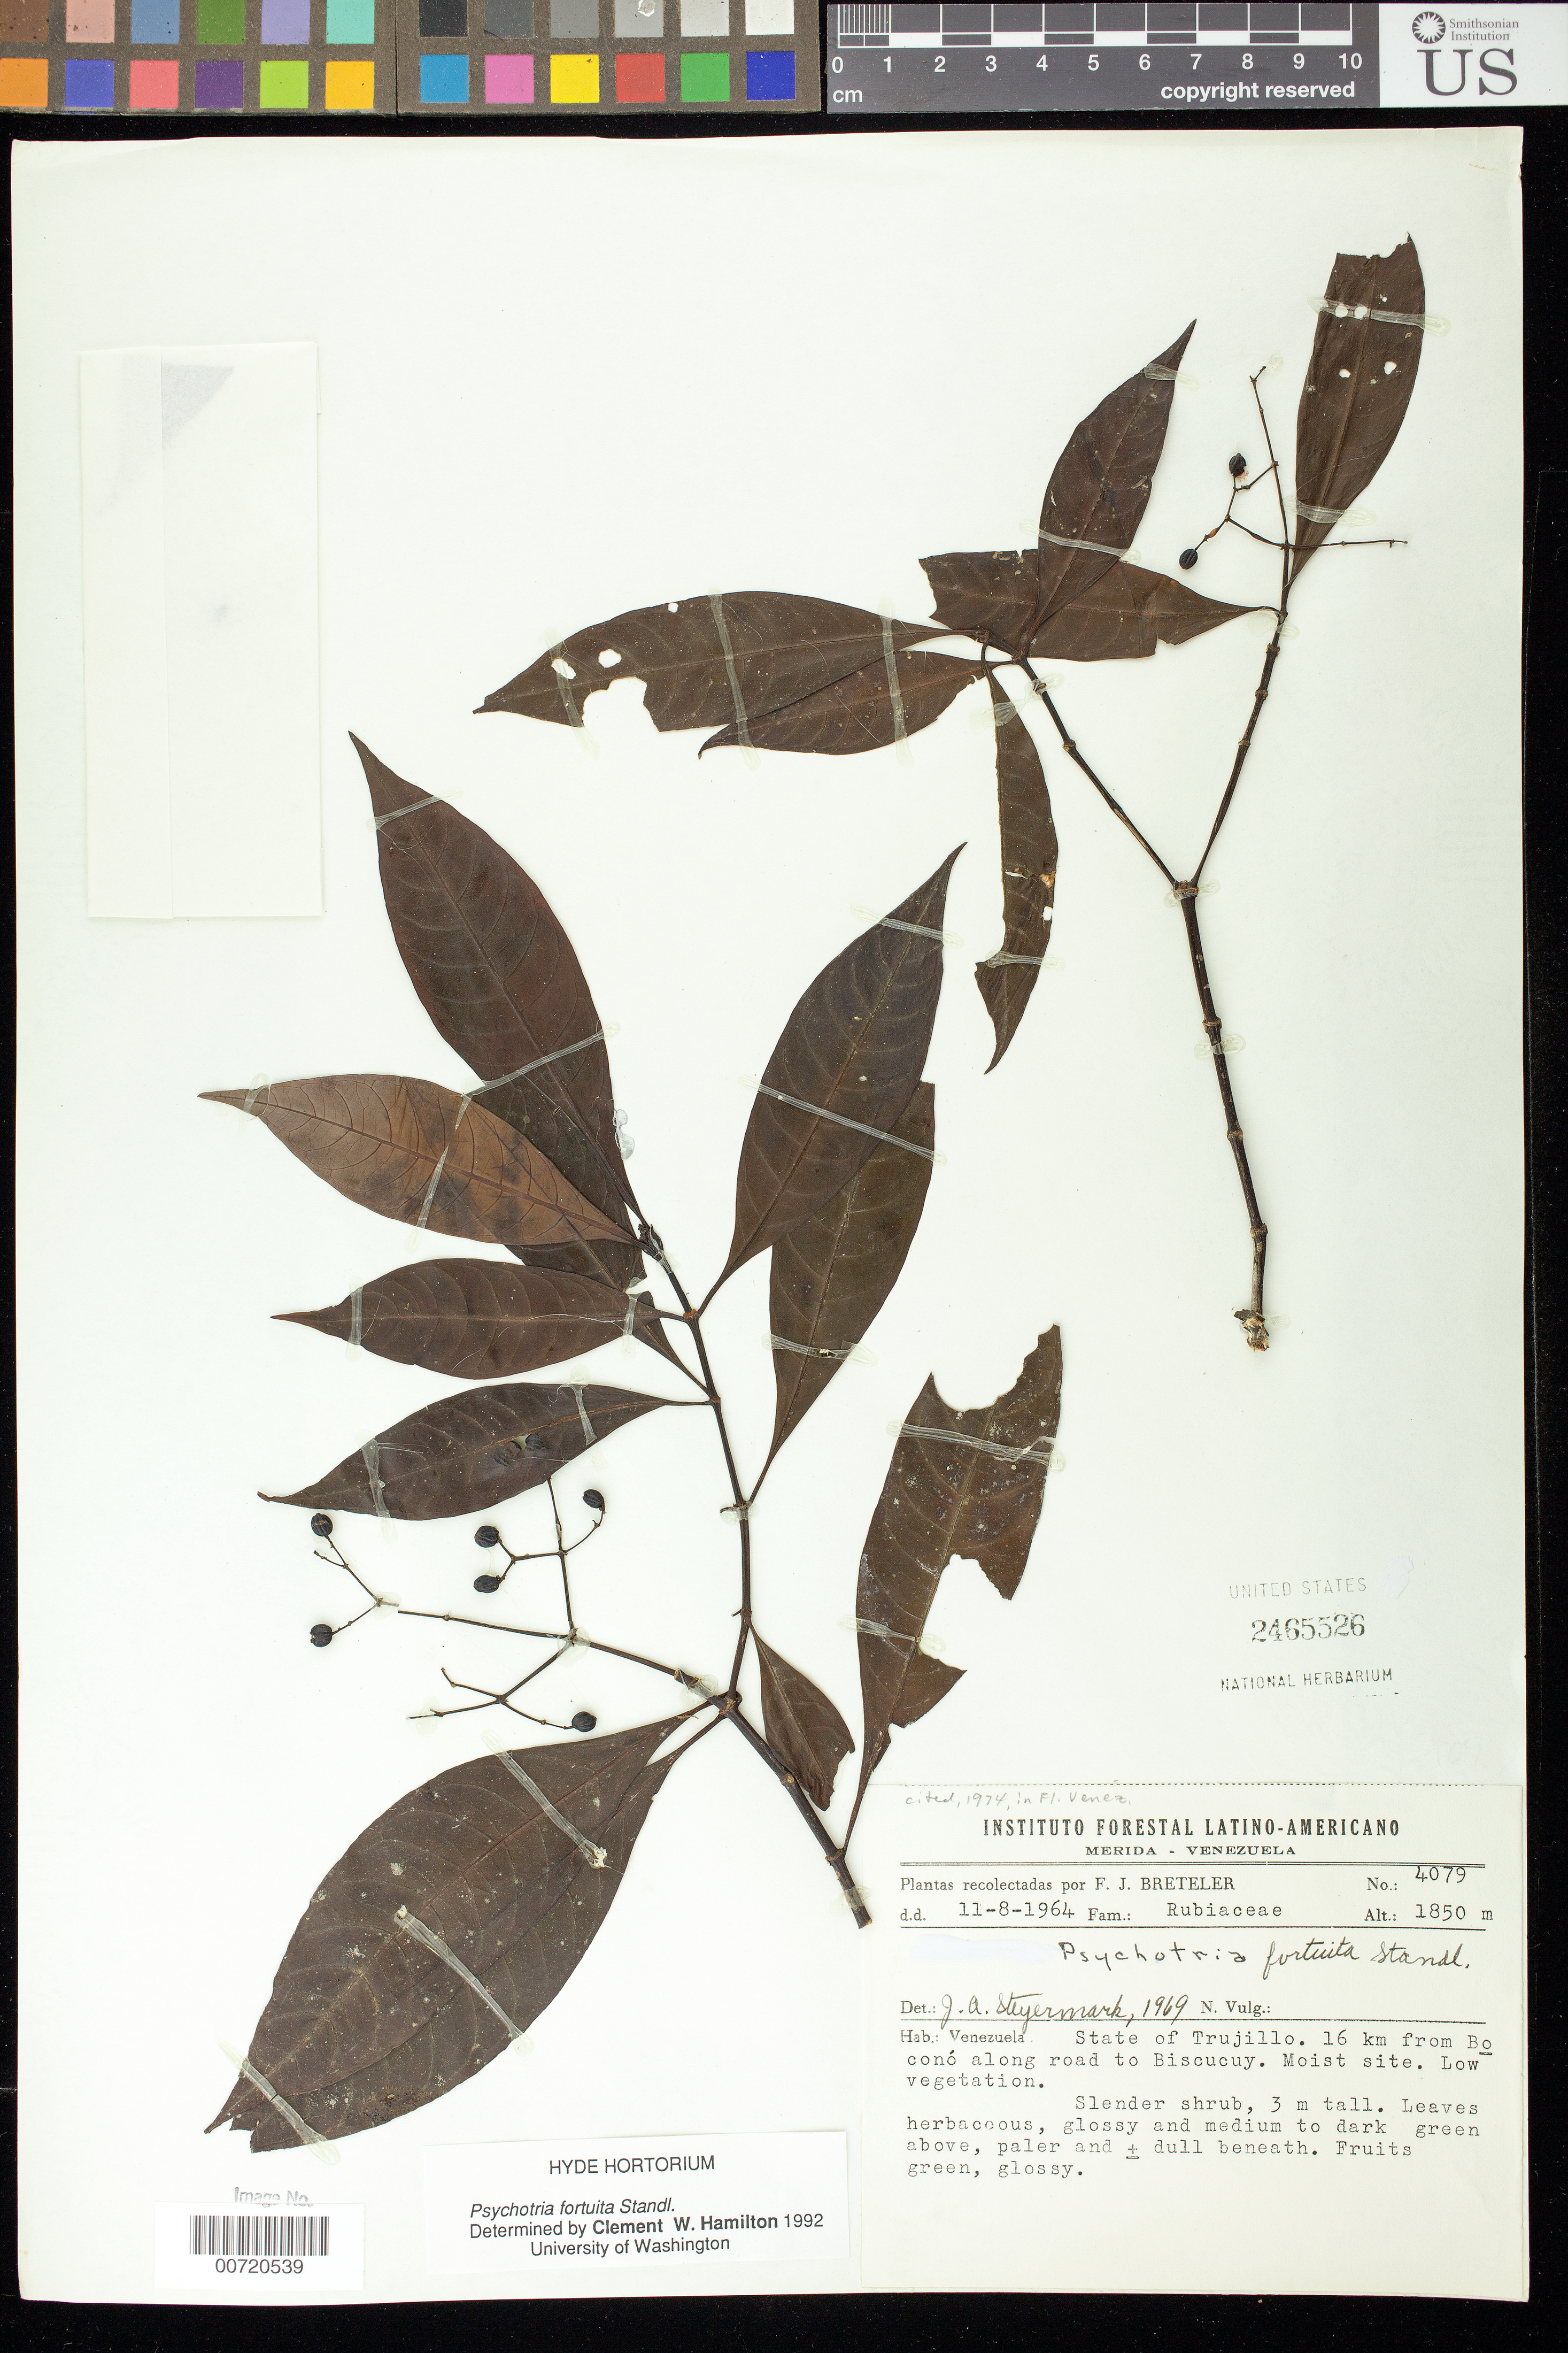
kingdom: Plantae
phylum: Tracheophyta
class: Magnoliopsida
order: Gentianales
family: Rubiaceae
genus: Psychotria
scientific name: Psychotria fortuita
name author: Standl.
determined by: Hamilton, C. W.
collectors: F. J. Breteler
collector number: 4079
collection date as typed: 11 Aug 1964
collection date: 1964-08-11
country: Venezuela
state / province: Trujillo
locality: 16 km from Boconó along road to Biscucuy.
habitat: Moist site. Low vegetation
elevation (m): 1850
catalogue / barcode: US 2465526